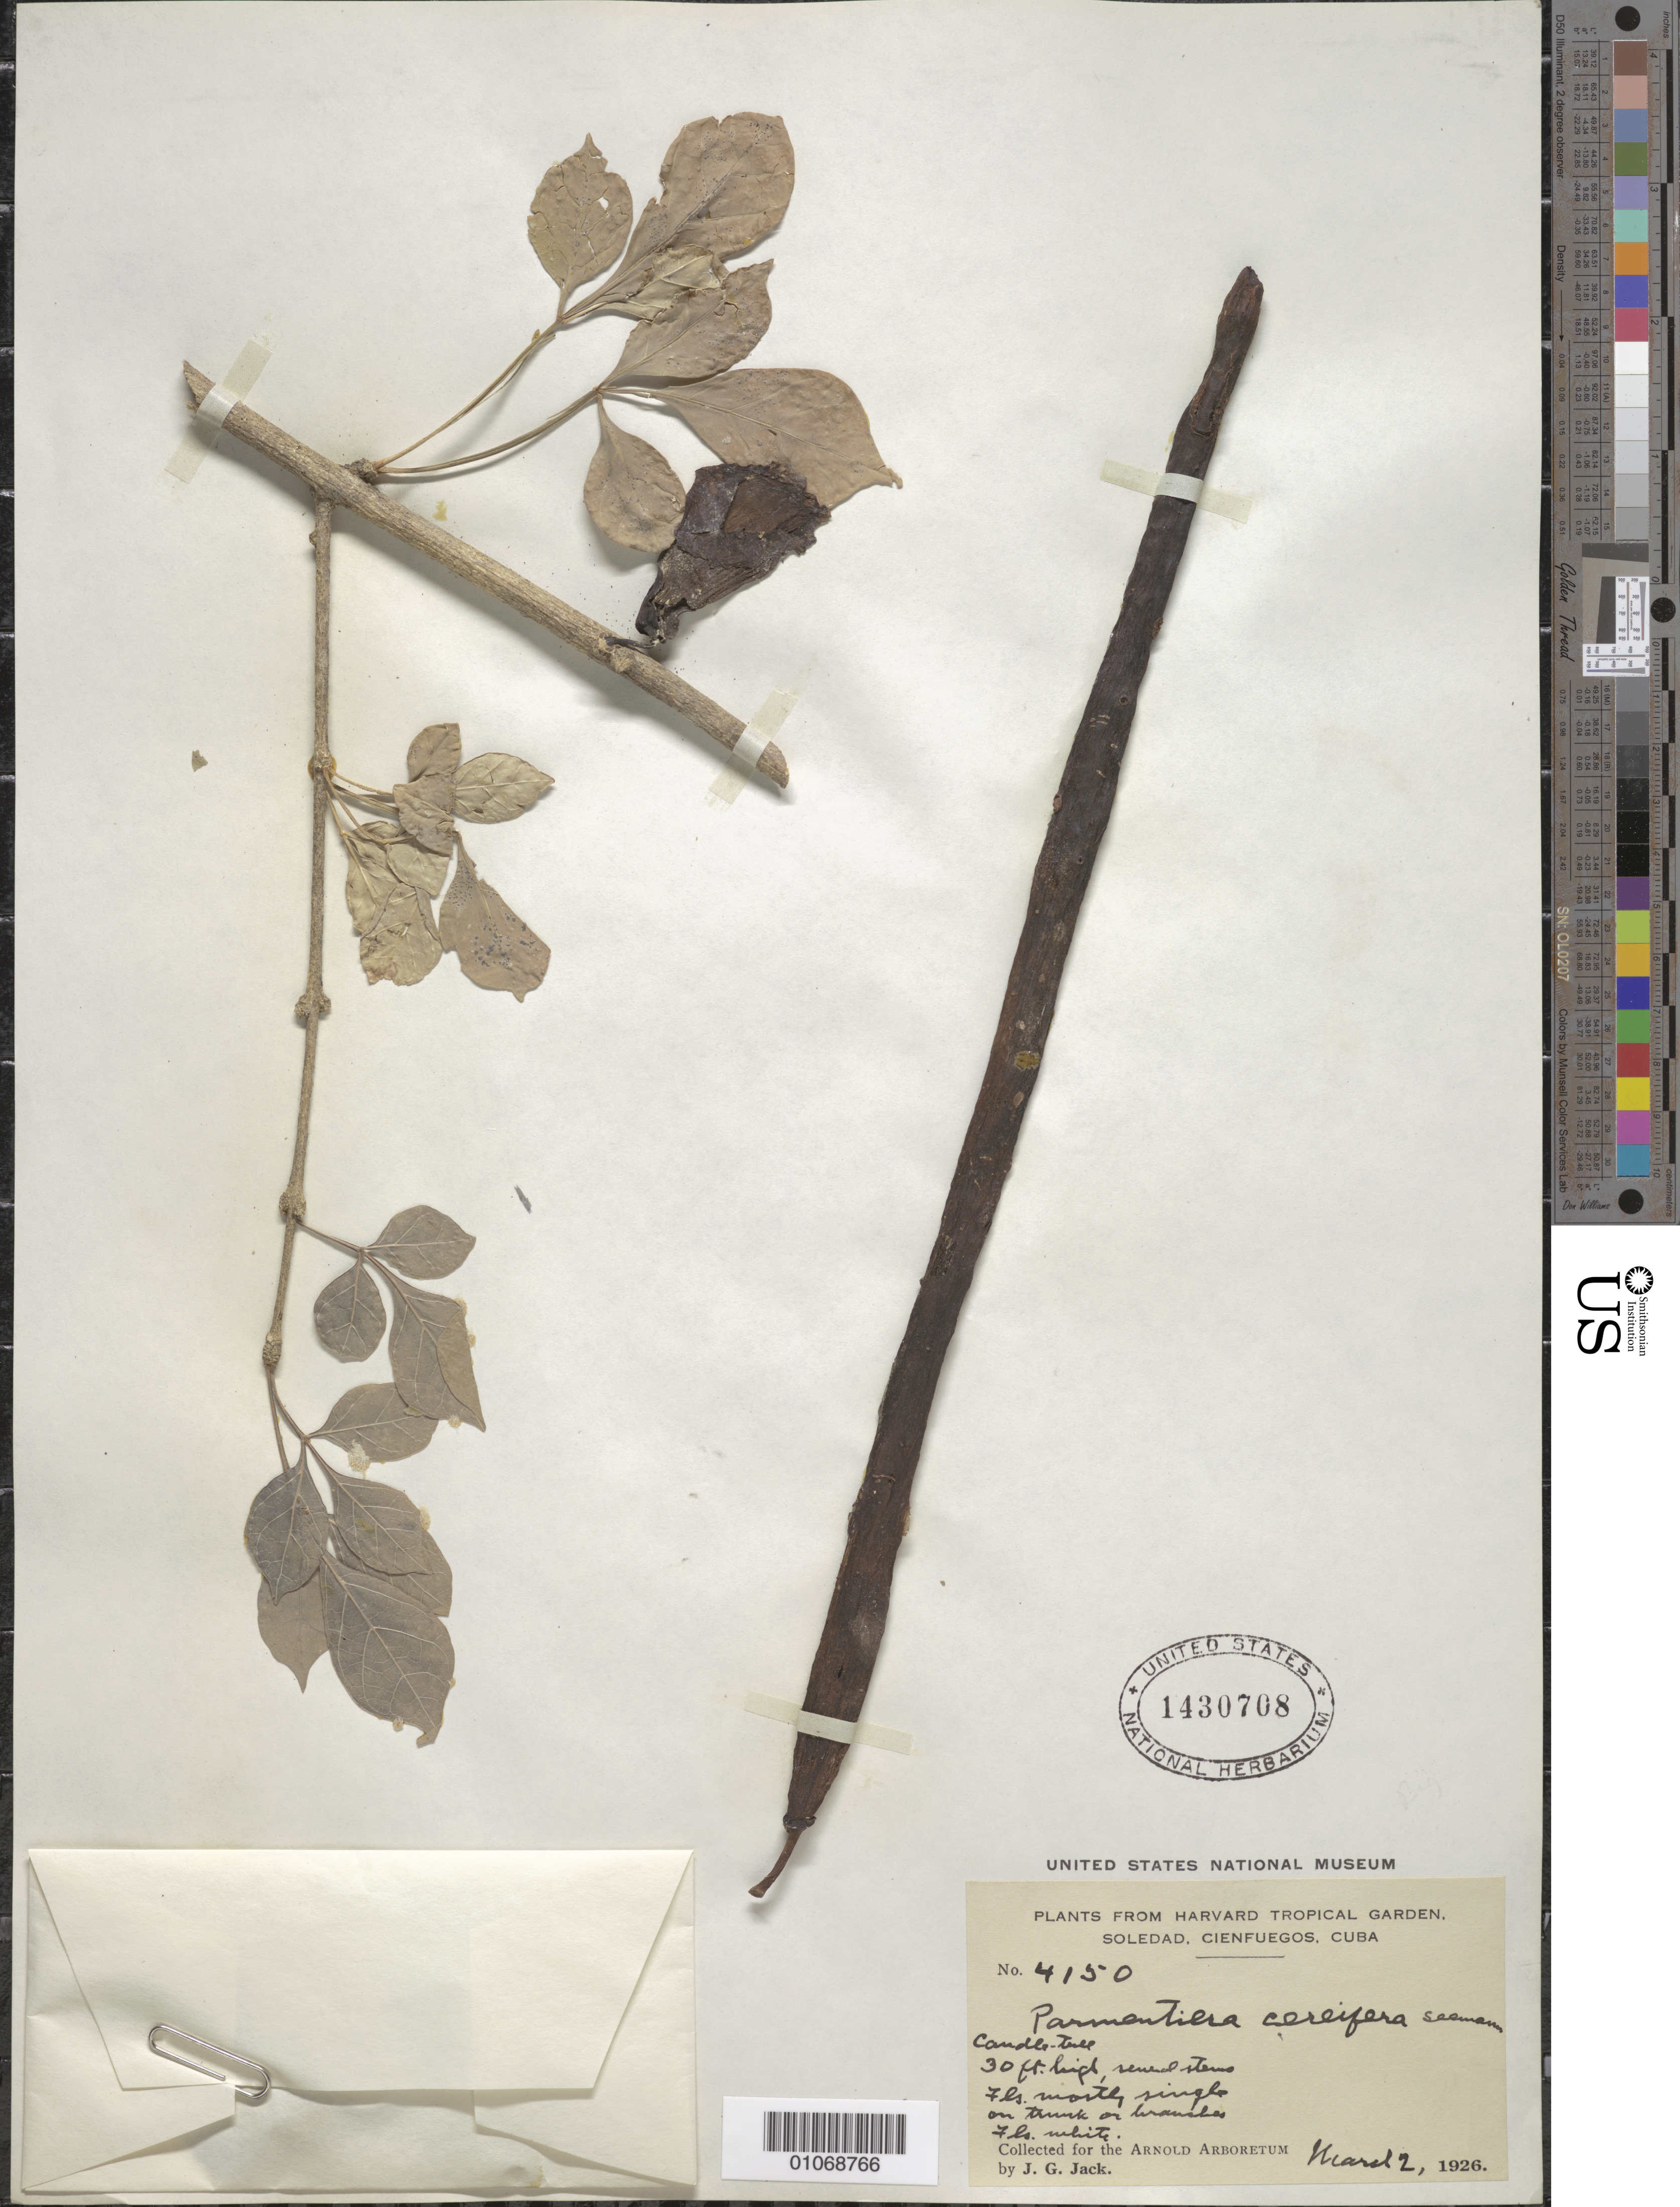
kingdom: Plantae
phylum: Tracheophyta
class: Magnoliopsida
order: Lamiales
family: Bignoniaceae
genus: Parmentiera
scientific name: Parmentiera cereifera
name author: Seem.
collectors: J. G. Jack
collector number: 4150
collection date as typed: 02 Mar 1926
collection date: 1926-03-02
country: Cuba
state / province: Cienfuegos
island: Cuba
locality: Soledad, Cienfuegos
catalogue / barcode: US 1430708